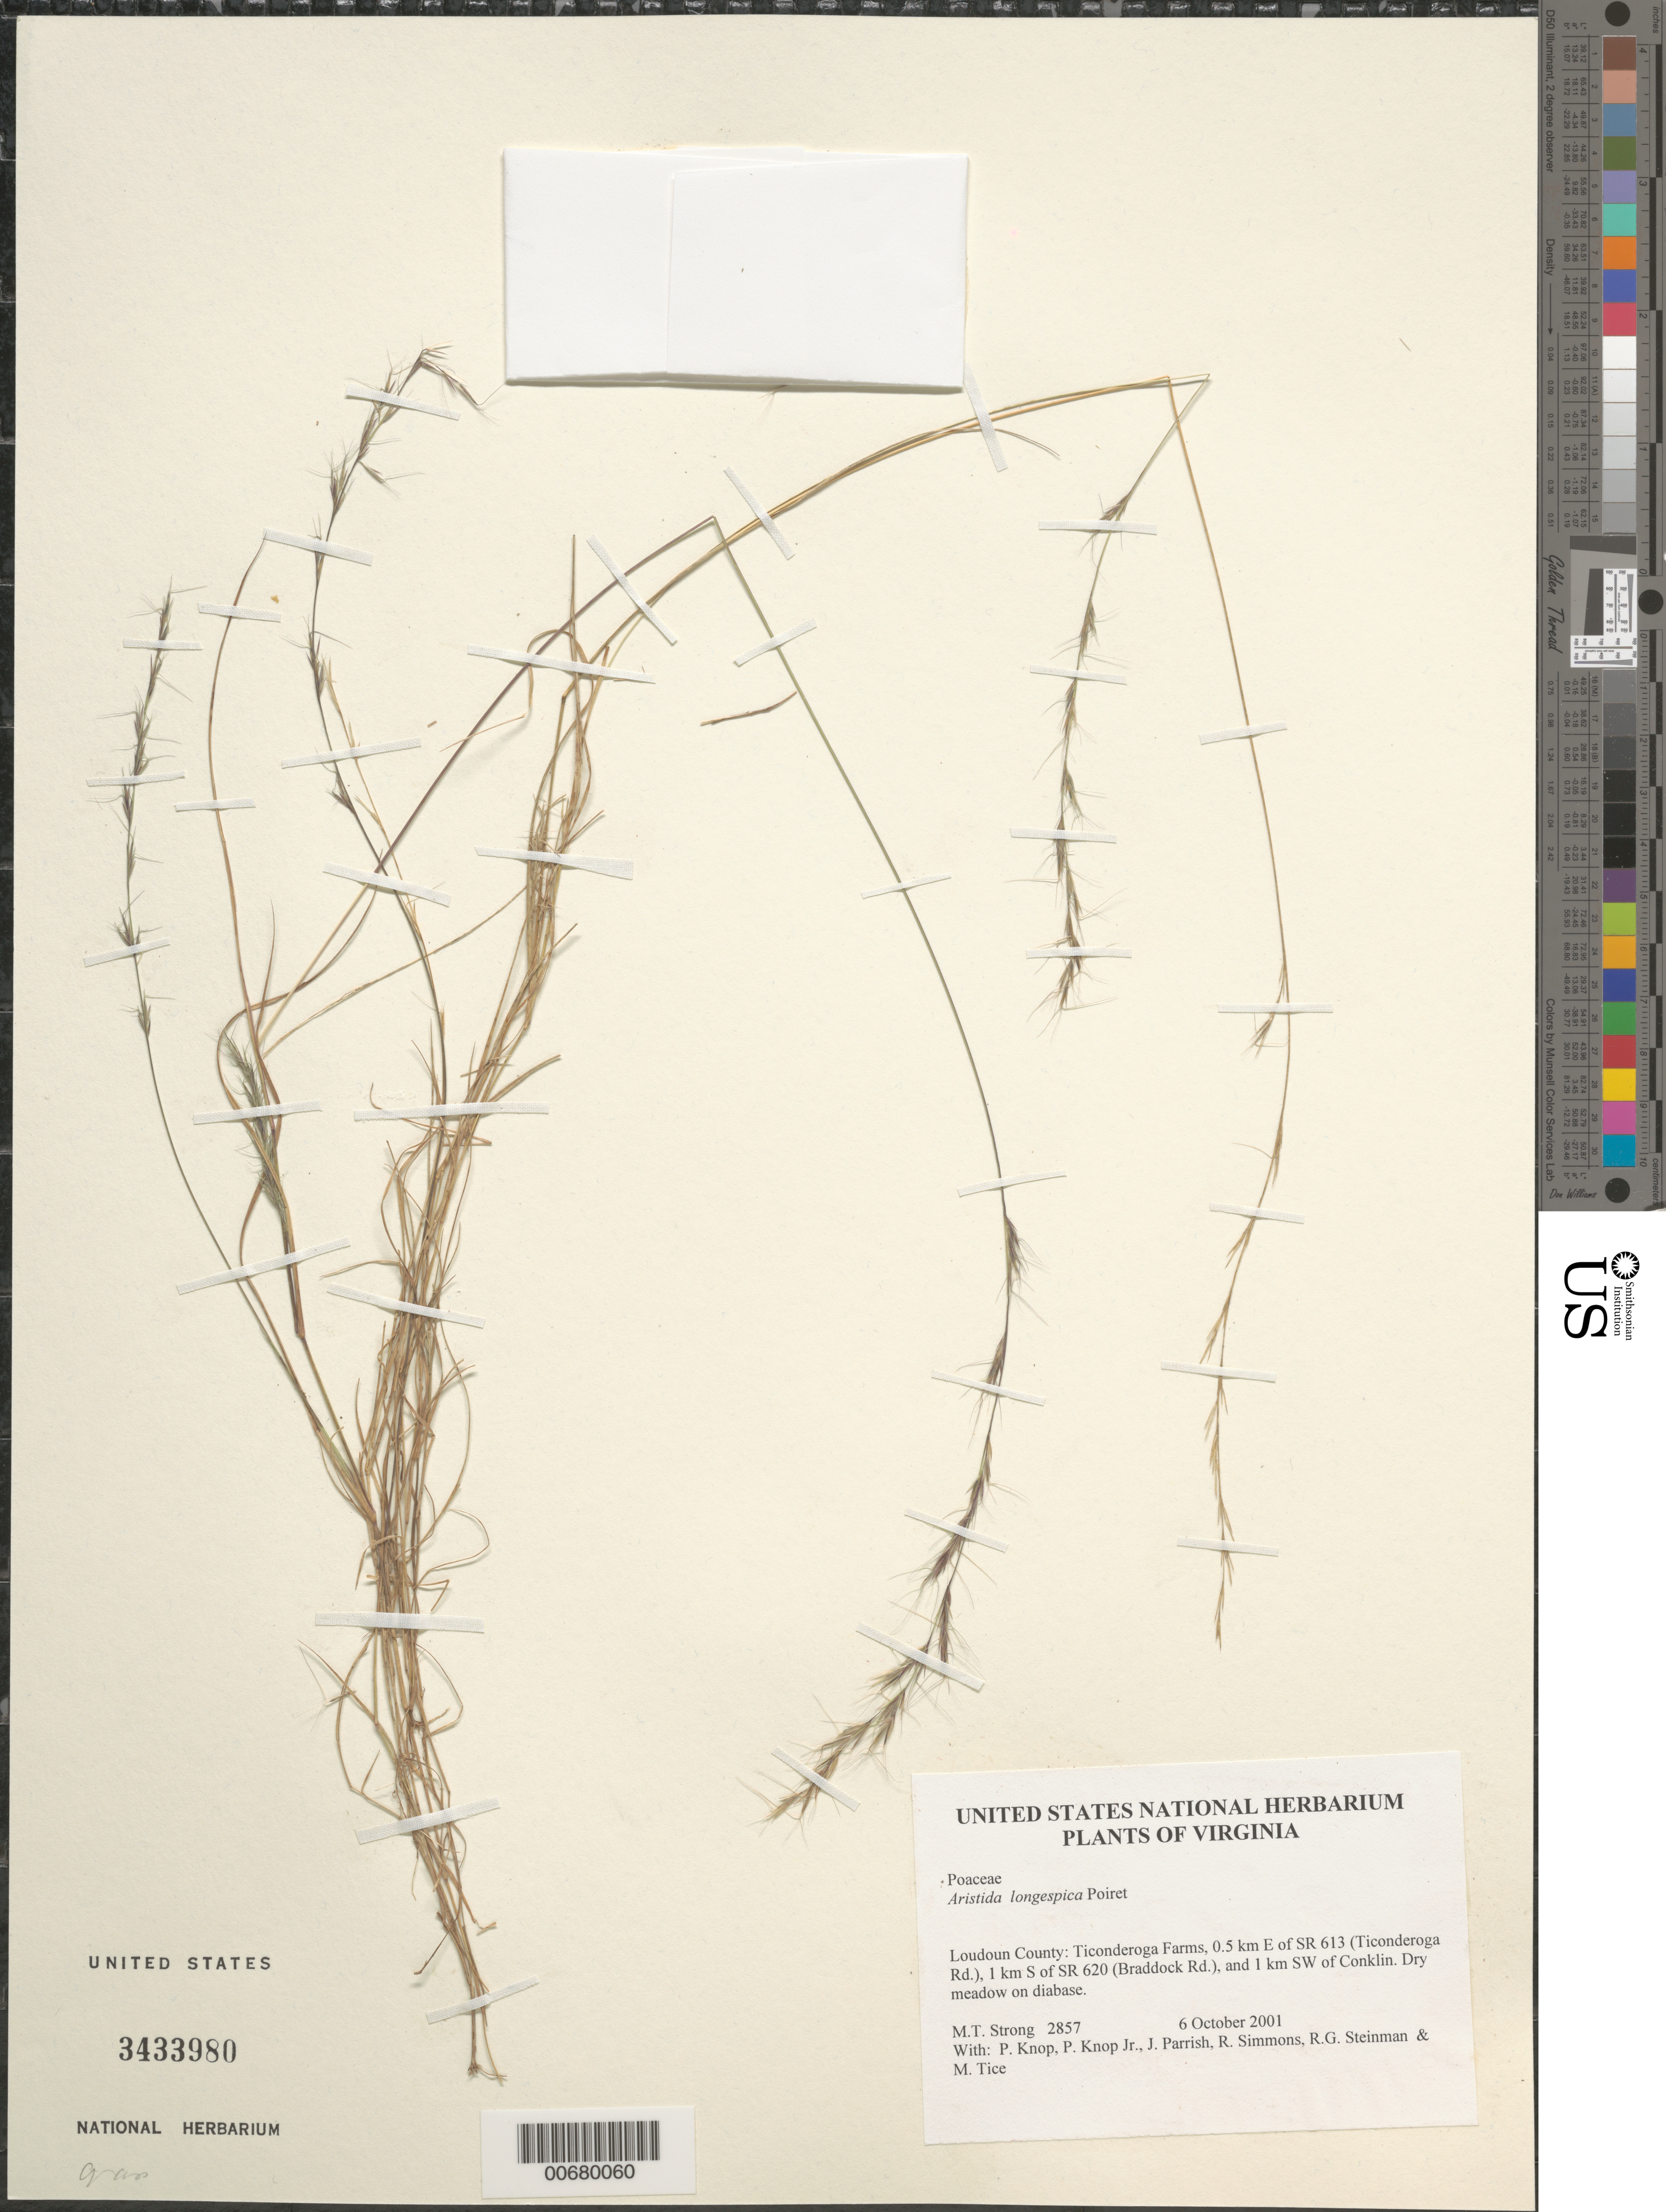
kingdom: Plantae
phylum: Tracheophyta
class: Liliopsida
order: Poales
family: Poaceae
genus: Aristida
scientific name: Aristida longespica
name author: Poir.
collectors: M. T. Strong, P. Knop, P. Knop, J. Parrish & et al.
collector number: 2857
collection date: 2001-10-06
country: United States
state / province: Virginia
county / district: Loudoun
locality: Ticonderoga Farm, 0.5 km E of SR 613 (Ticonderoga Rd.), 1 km S of SR 620 (Braddock Rd.), and 1 km SW of Conklin.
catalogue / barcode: US 3433980